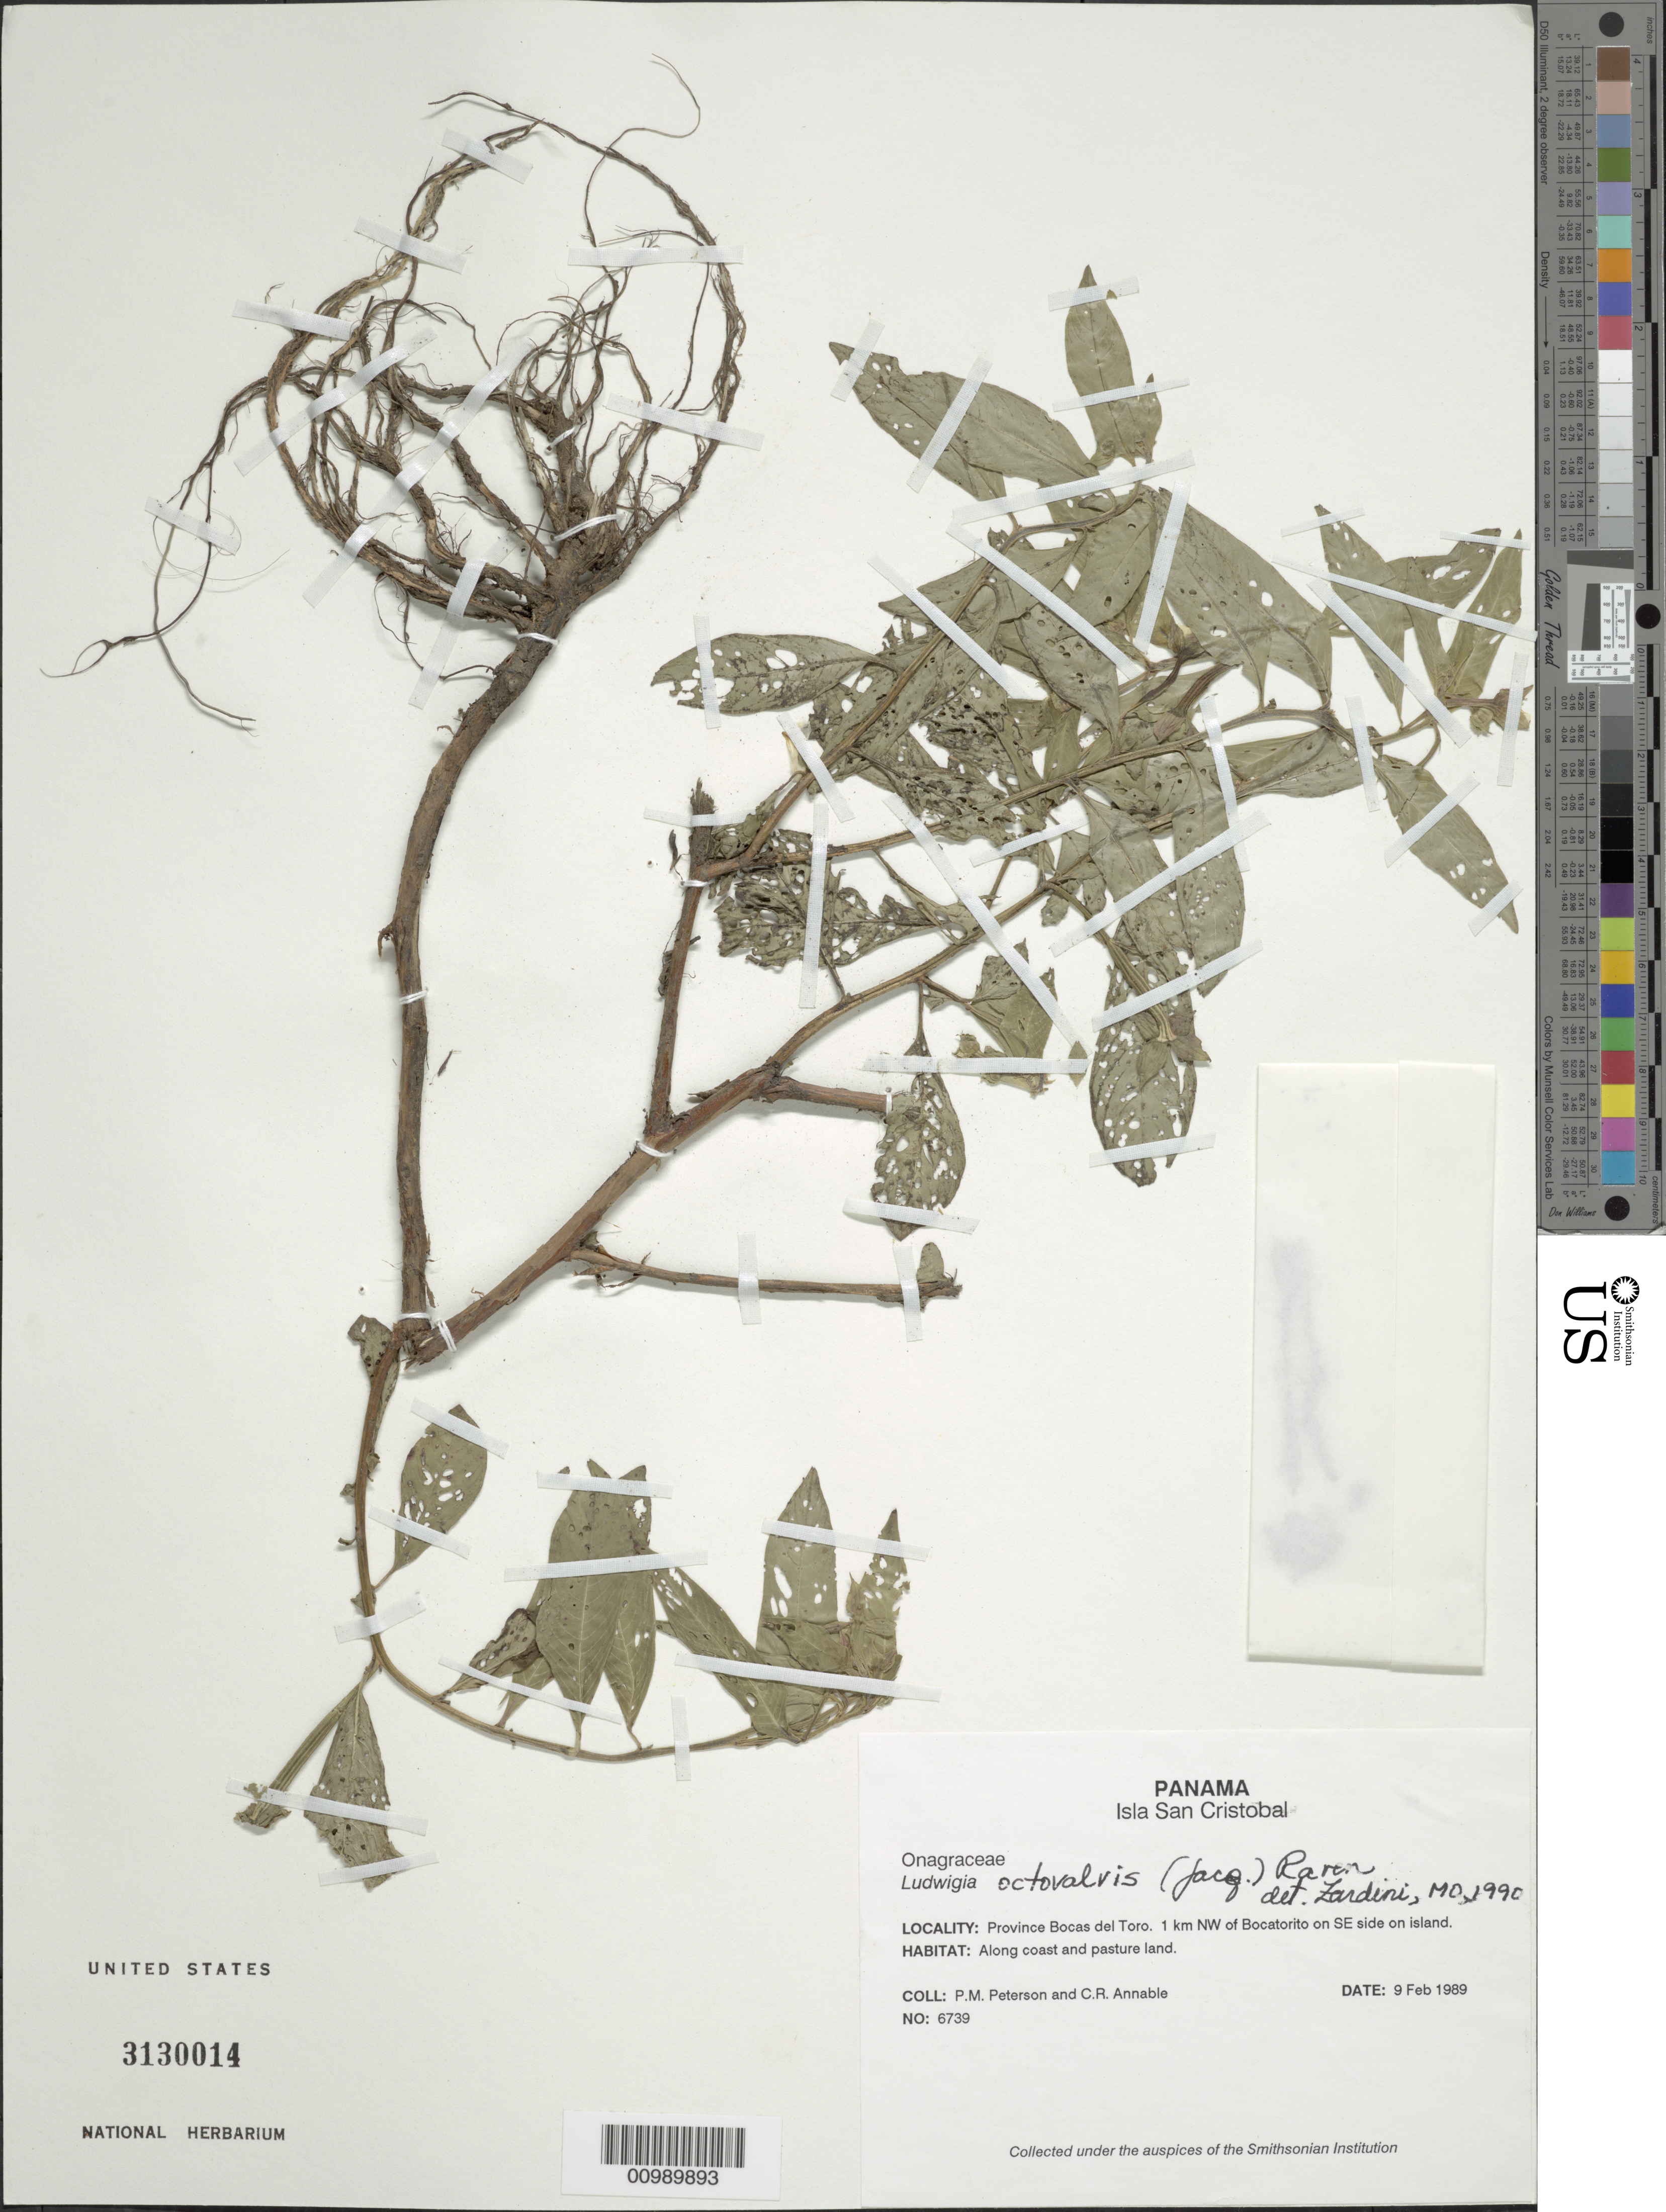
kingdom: Plantae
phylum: Tracheophyta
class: Magnoliopsida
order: Myrtales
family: Onagraceae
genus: Ludwigia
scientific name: Ludwigia octovalvis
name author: (Jacq.) P.H. Raven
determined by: Zardini, E. M.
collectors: P. M. Peterson & C. R. Annable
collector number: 06739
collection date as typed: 09 Feb 1989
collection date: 1989-02-09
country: Panama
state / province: Bocas del Toro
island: San Cristobal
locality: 1 km NW of Bocatorito on SE side on island.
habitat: Along coast and pasture land.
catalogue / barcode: US 3130014